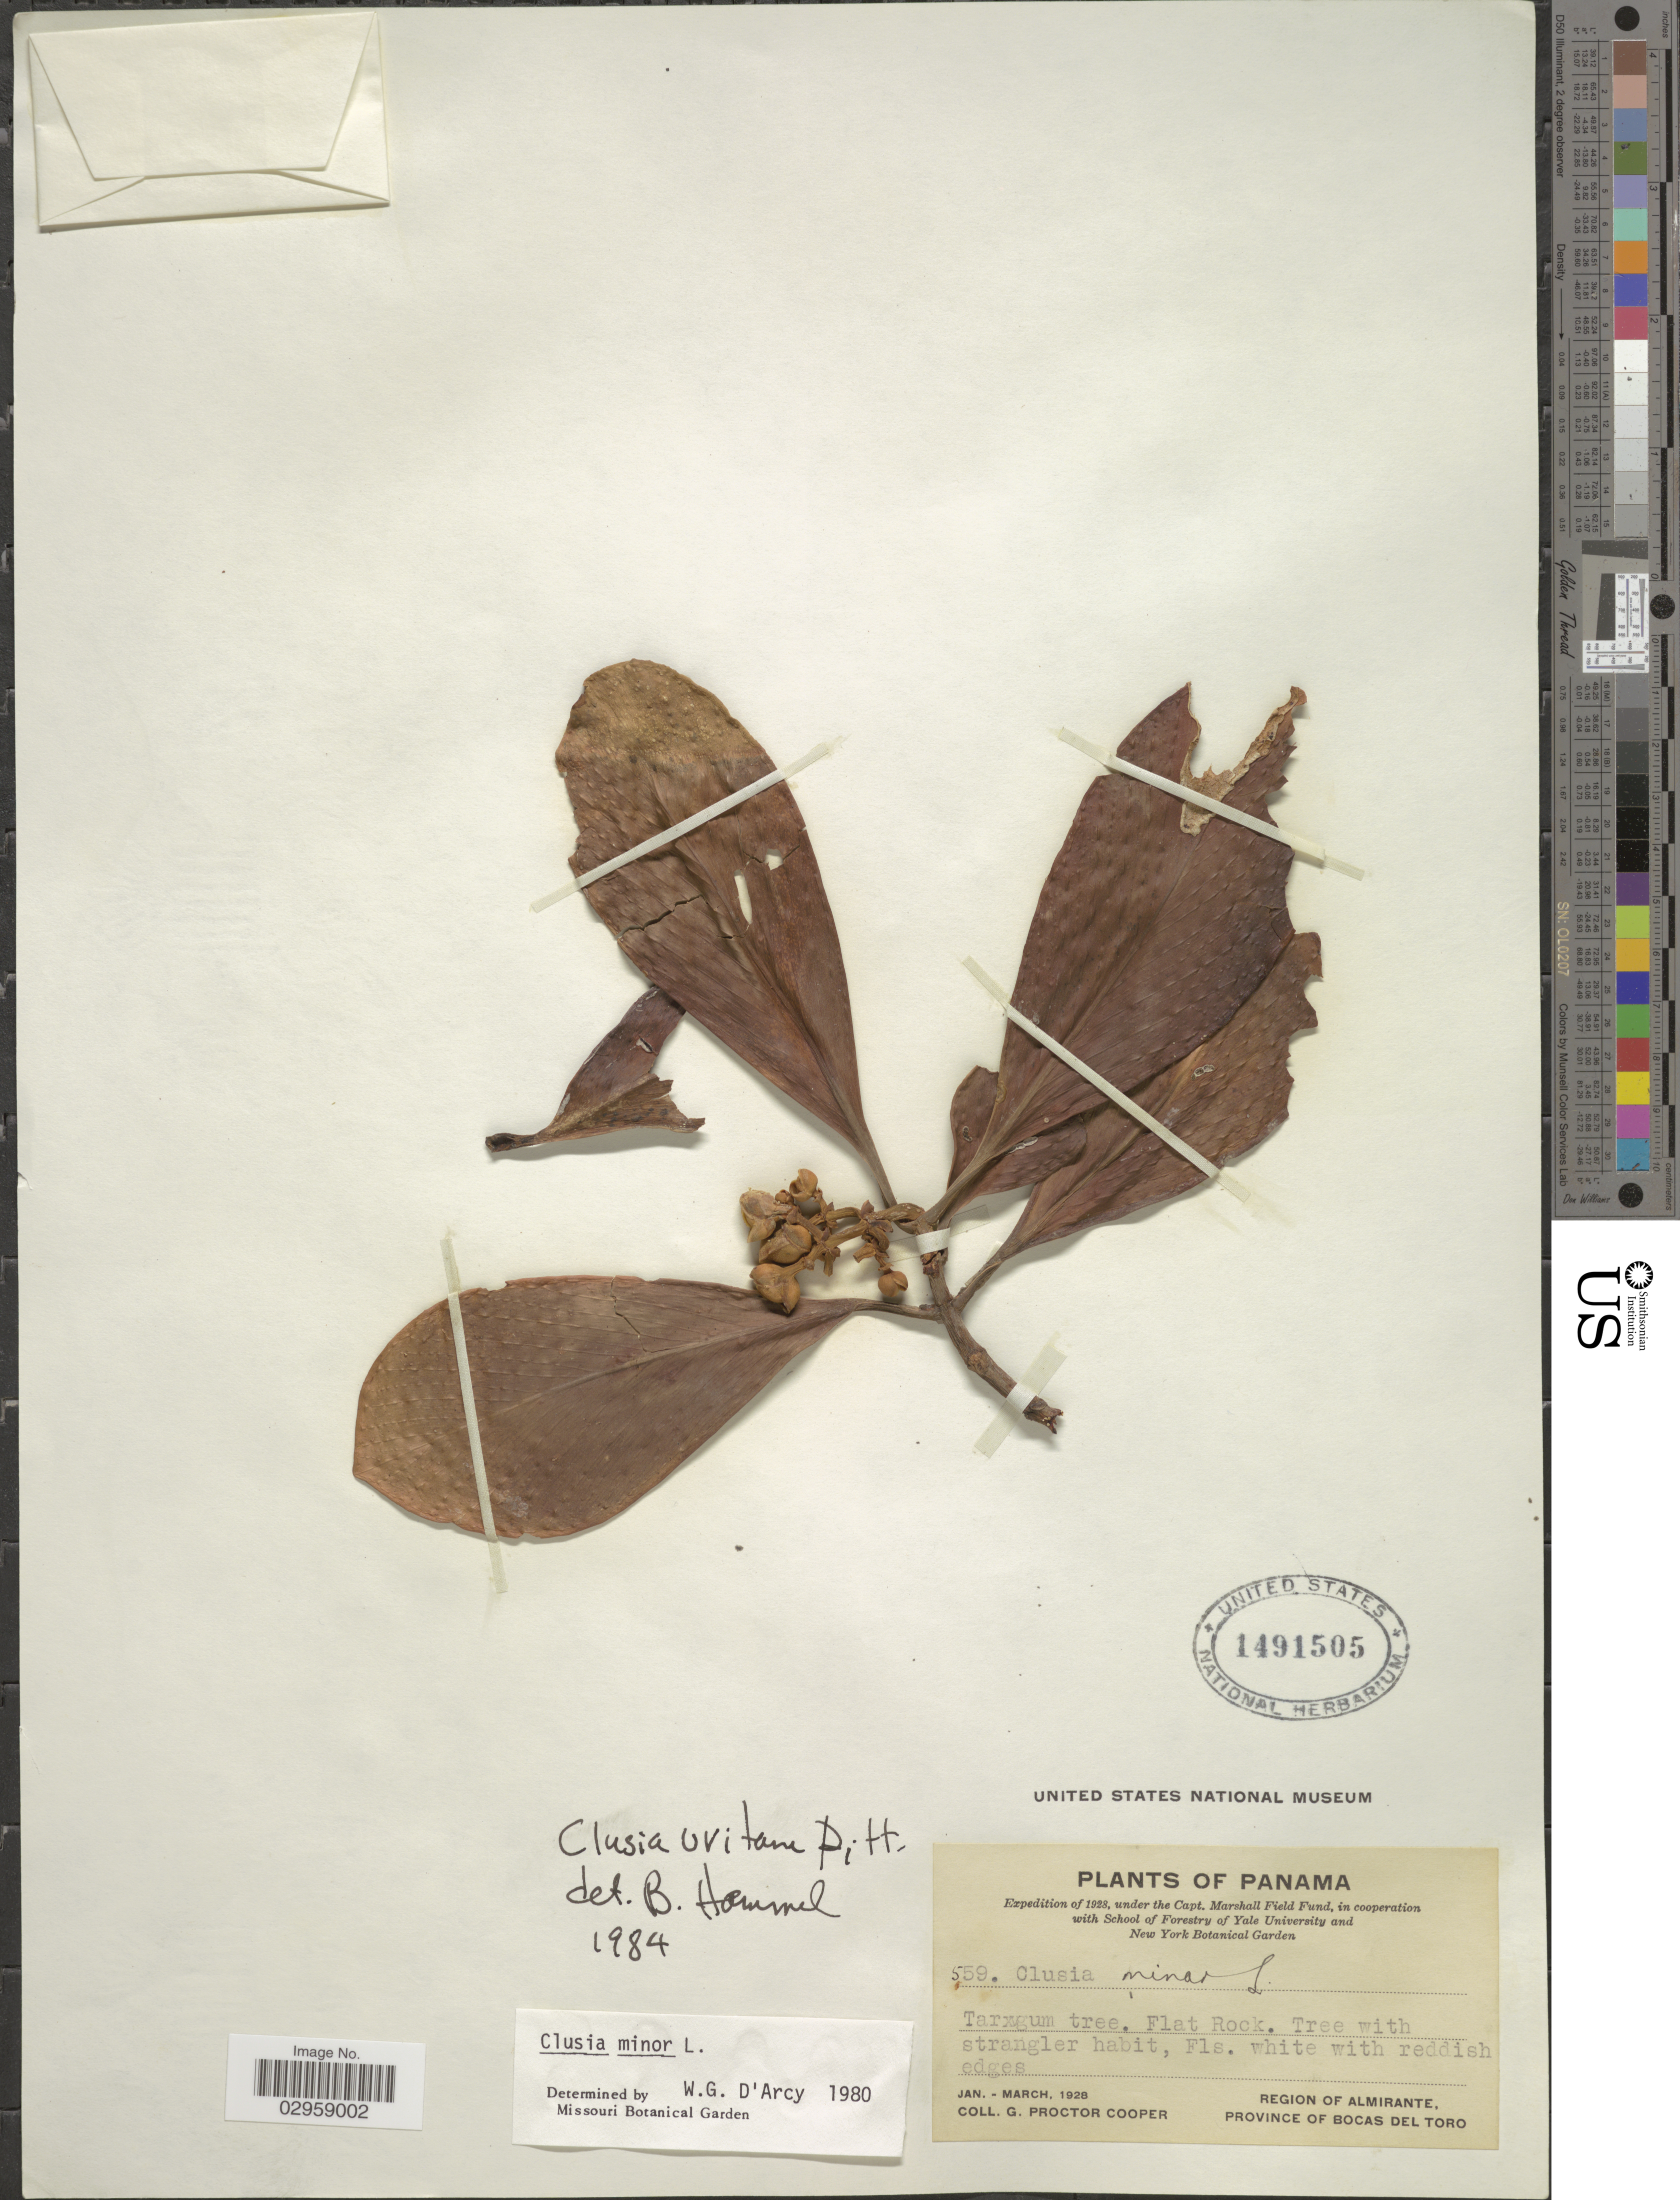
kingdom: Plantae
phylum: Tracheophyta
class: Magnoliopsida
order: Malpighiales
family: Clusiaceae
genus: Clusia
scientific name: Clusia uvitana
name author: Pittier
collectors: G. Cooper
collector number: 559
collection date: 1928-01/1928-03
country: Panama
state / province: Bocas del Toro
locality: Region of Almirante.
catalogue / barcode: US 1491505